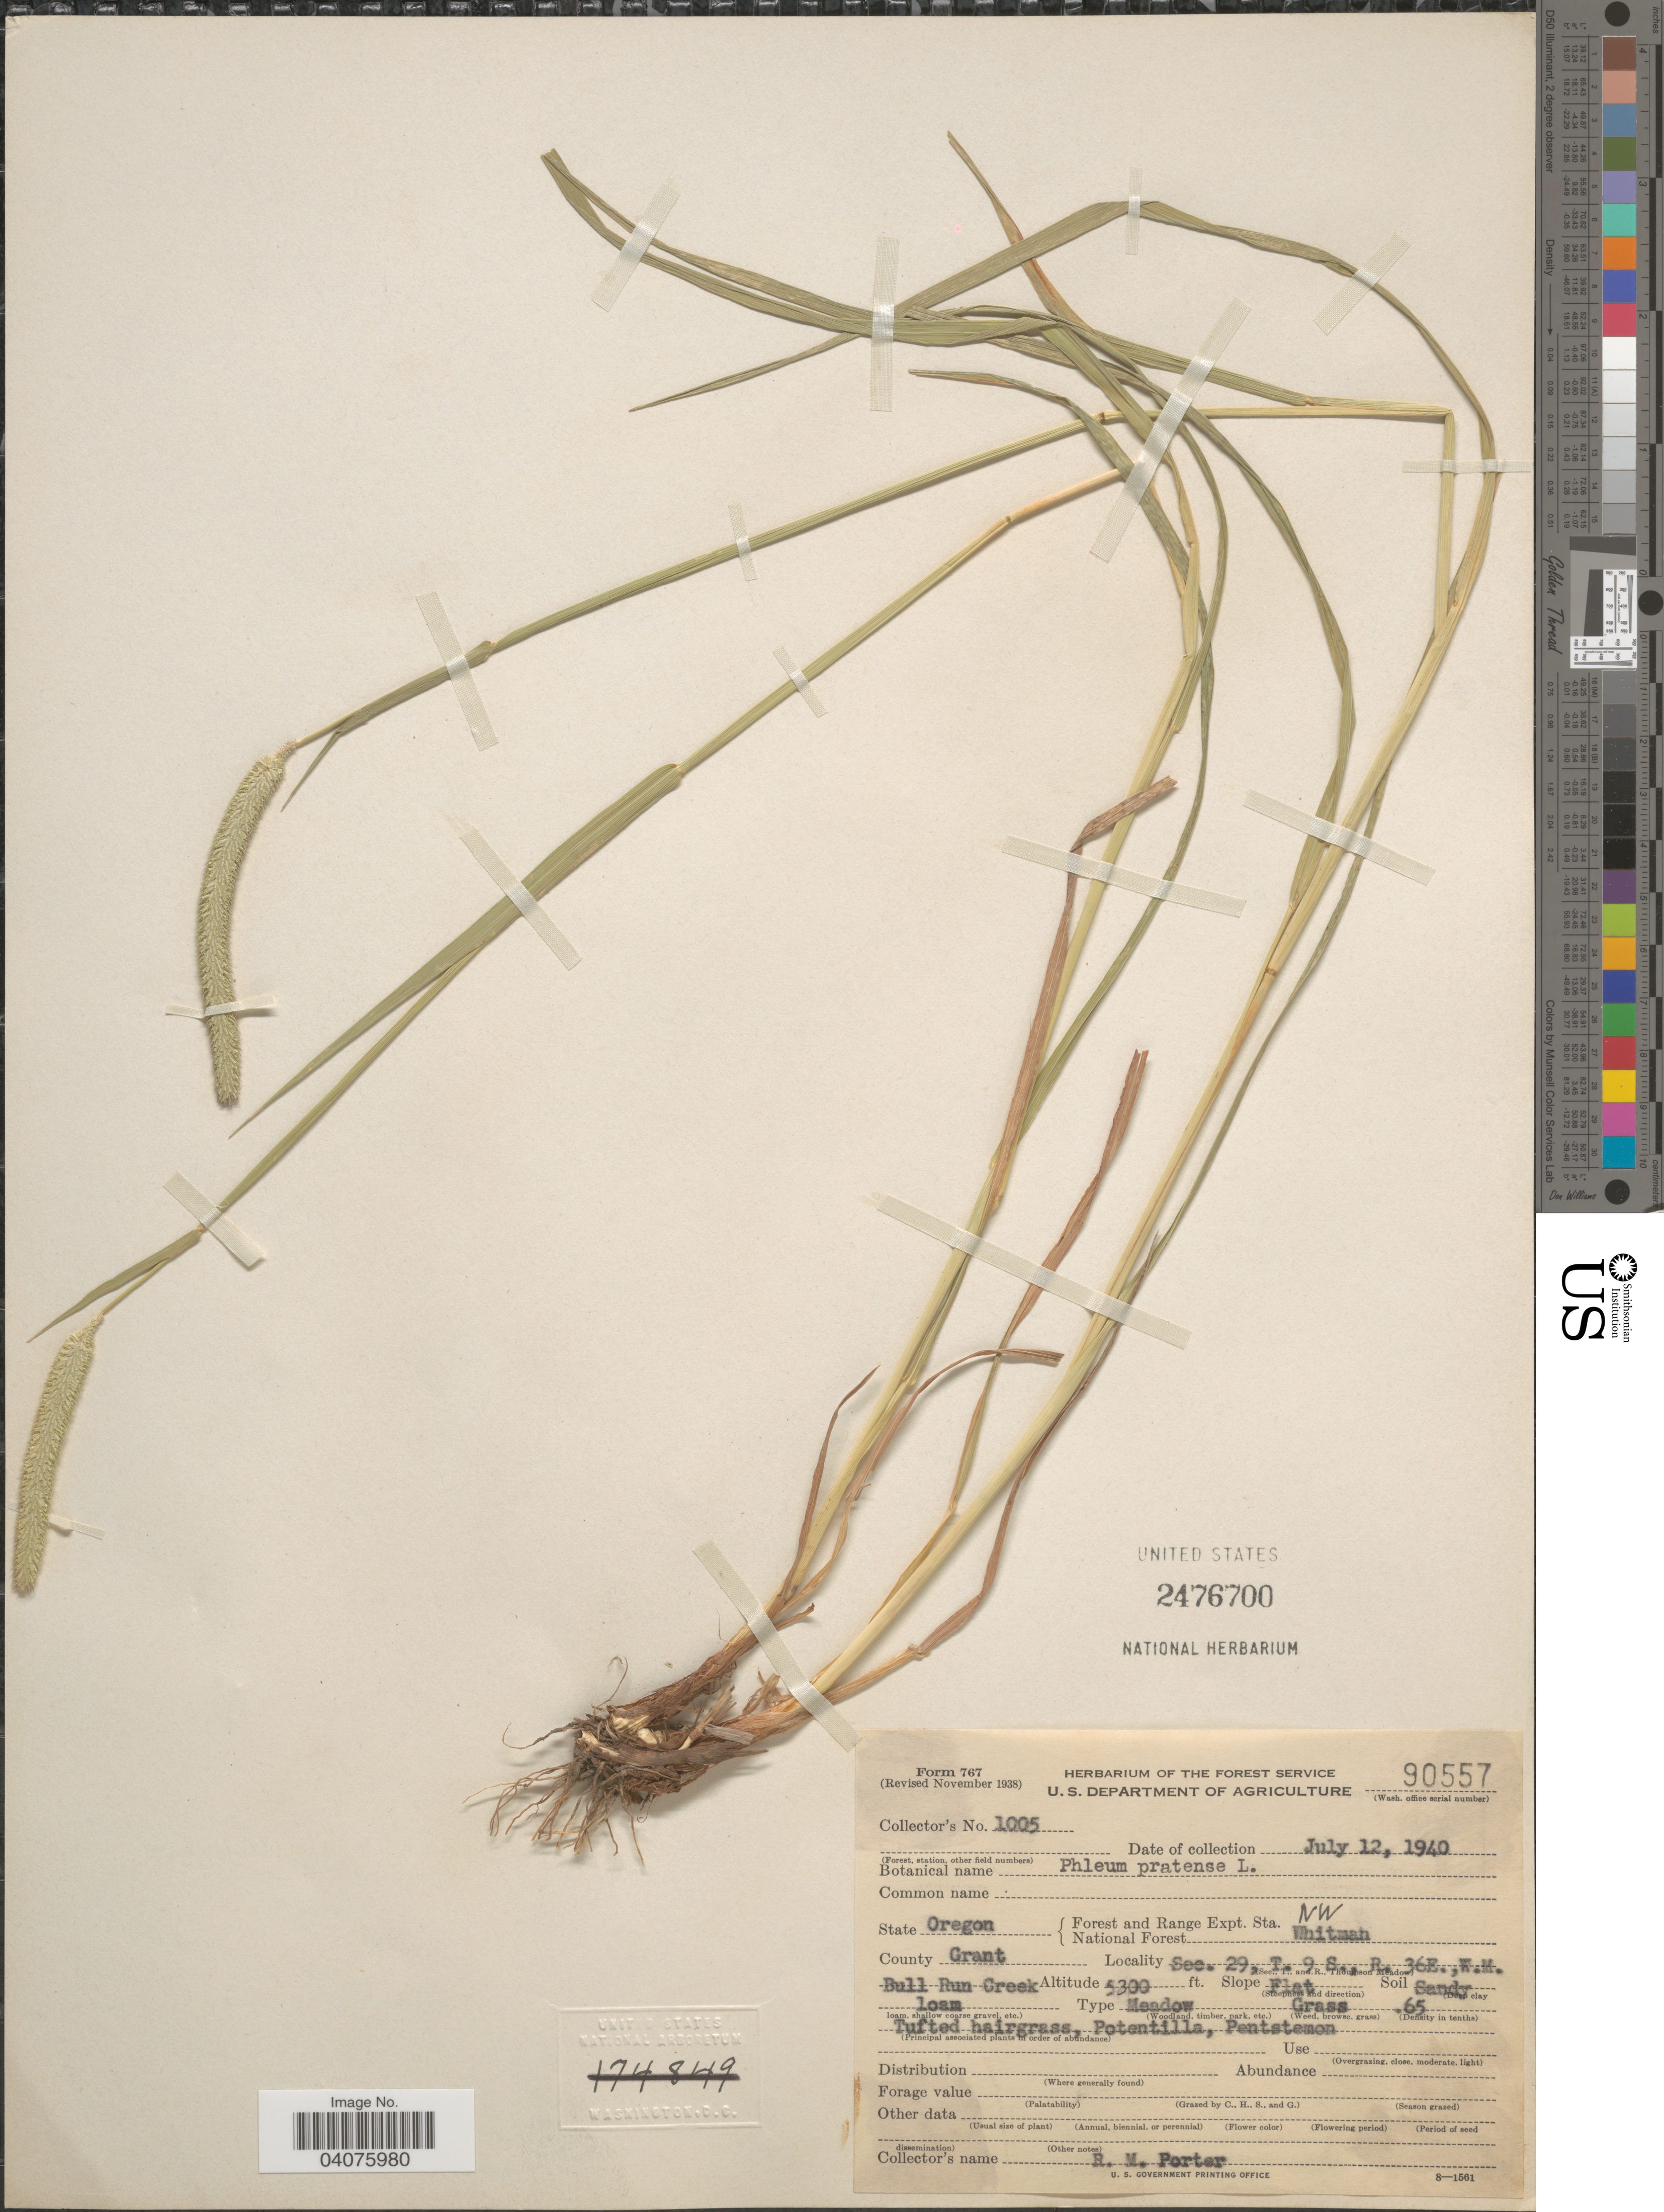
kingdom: Plantae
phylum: Tracheophyta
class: Liliopsida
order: Poales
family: Poaceae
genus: Phleum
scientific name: Phleum pratense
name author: L.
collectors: R. Porter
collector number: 1005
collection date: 1940-07-12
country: United States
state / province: Oregon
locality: Forest and Range Expt. Sta. NW National Forest Whitman. County Grant. Sec. 29, T. 9 S., R. 36E., W.M. Bull Run Creek.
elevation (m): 1615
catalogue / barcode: US 2476700